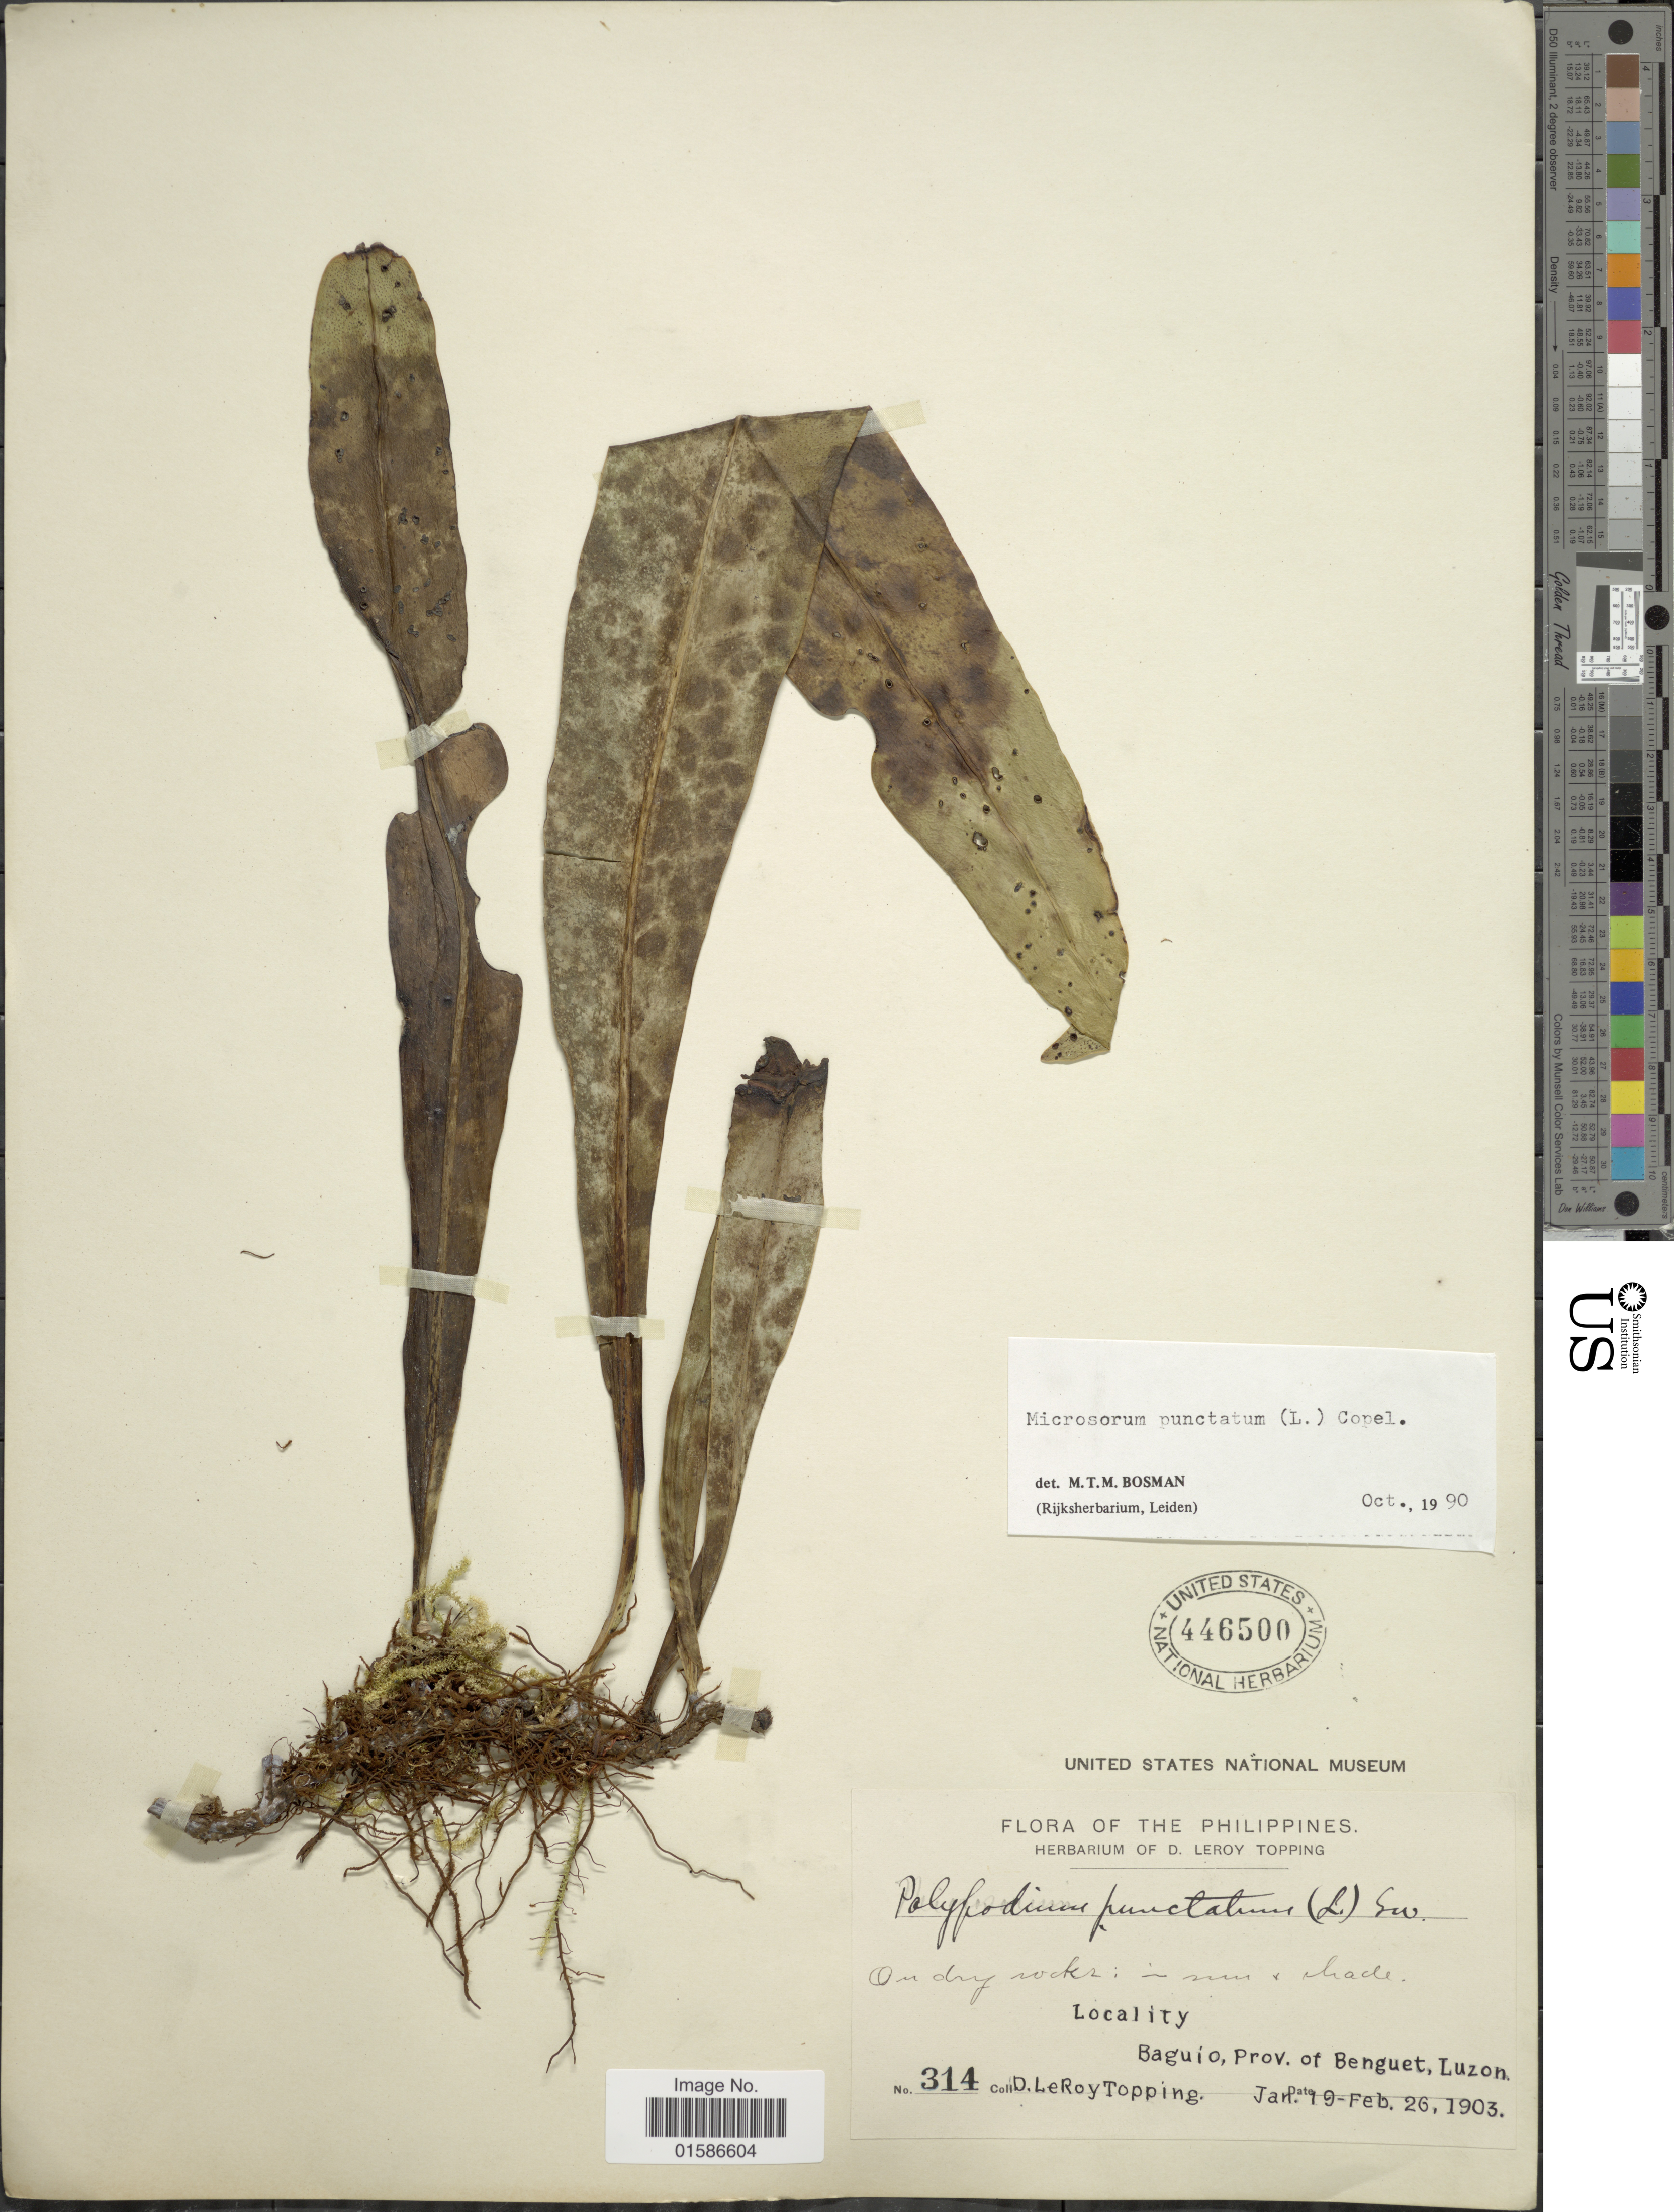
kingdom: Plantae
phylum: Tracheophyta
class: Polypodiopsida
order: Polypodiales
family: Polypodiaceae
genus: Microsorum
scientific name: Microsorum punctatum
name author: (L.) Copel.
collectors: D. L. Topping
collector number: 314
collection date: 1903-01-19/1903-02-26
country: Philippines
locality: Baguio, Prov. of Benguet, Luzon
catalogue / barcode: US 446500